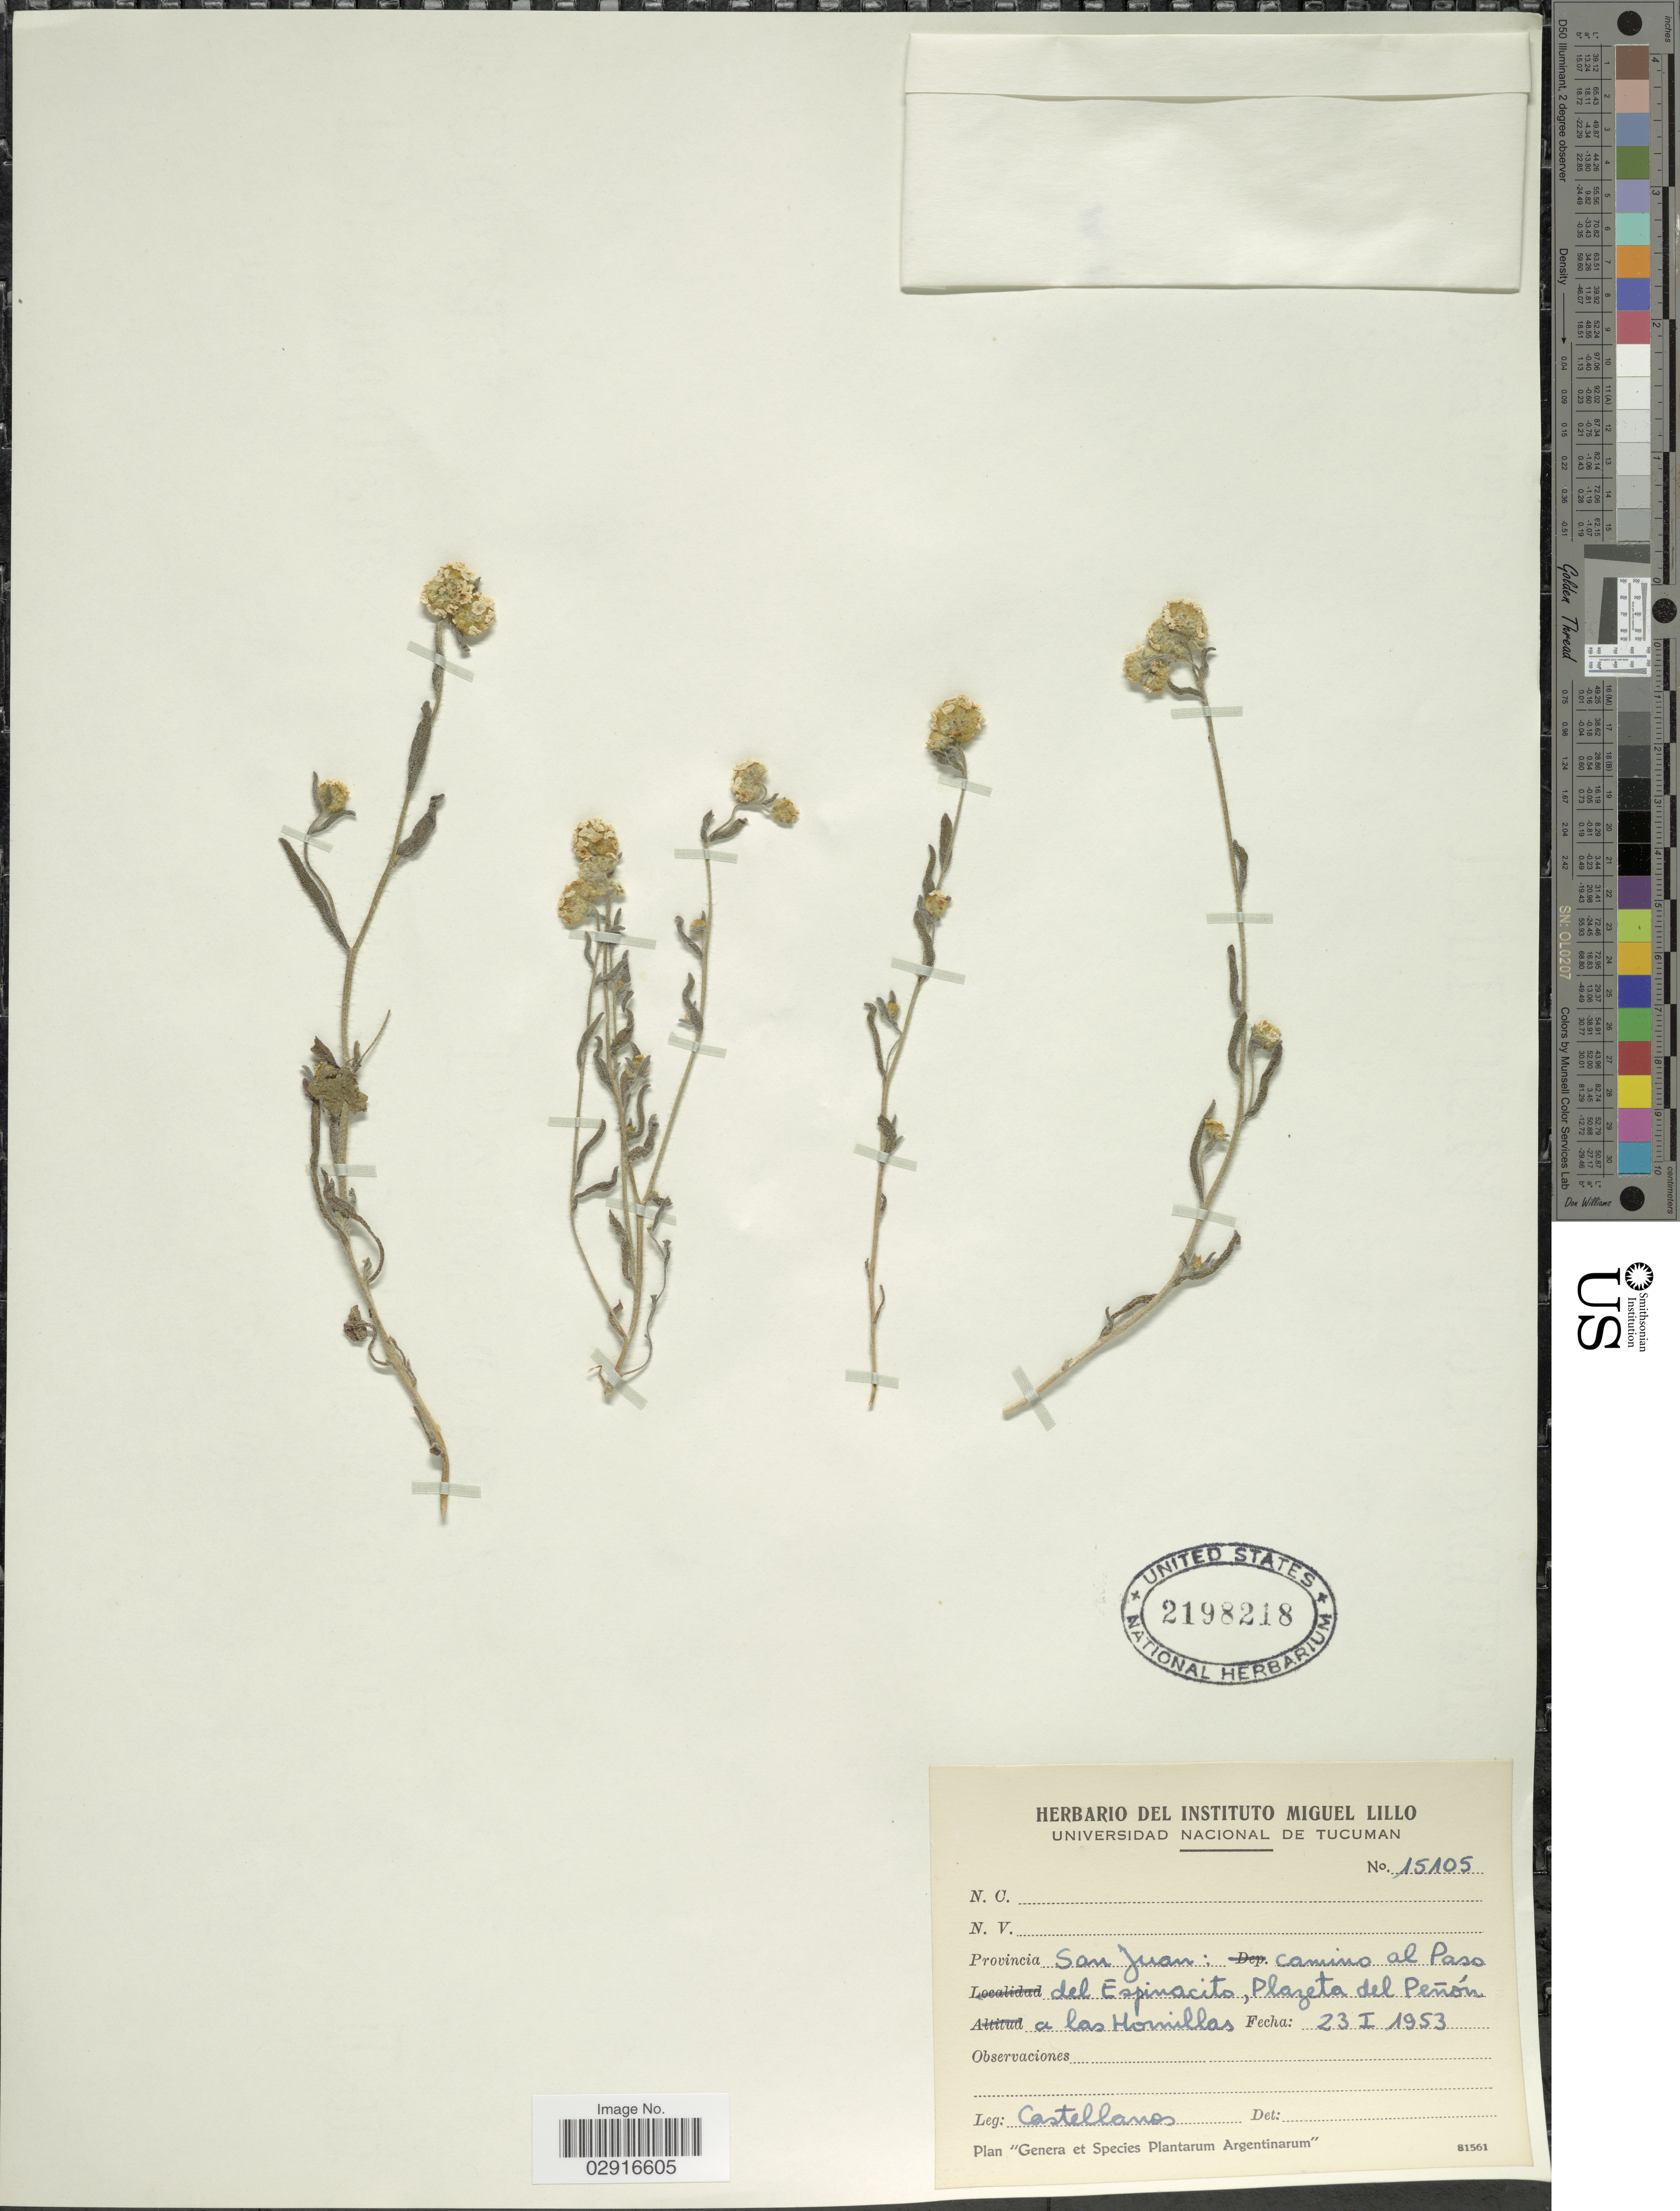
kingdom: Plantae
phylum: Tracheophyta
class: Magnoliopsida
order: Boraginales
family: Boraginaceae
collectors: -- Castellanos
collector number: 15105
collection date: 1953-01-23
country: Argentina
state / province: San Juan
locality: Camino al Paso del Espinacito, Plazeta del Peñón a ;as Hornillas.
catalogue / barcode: US 2198218